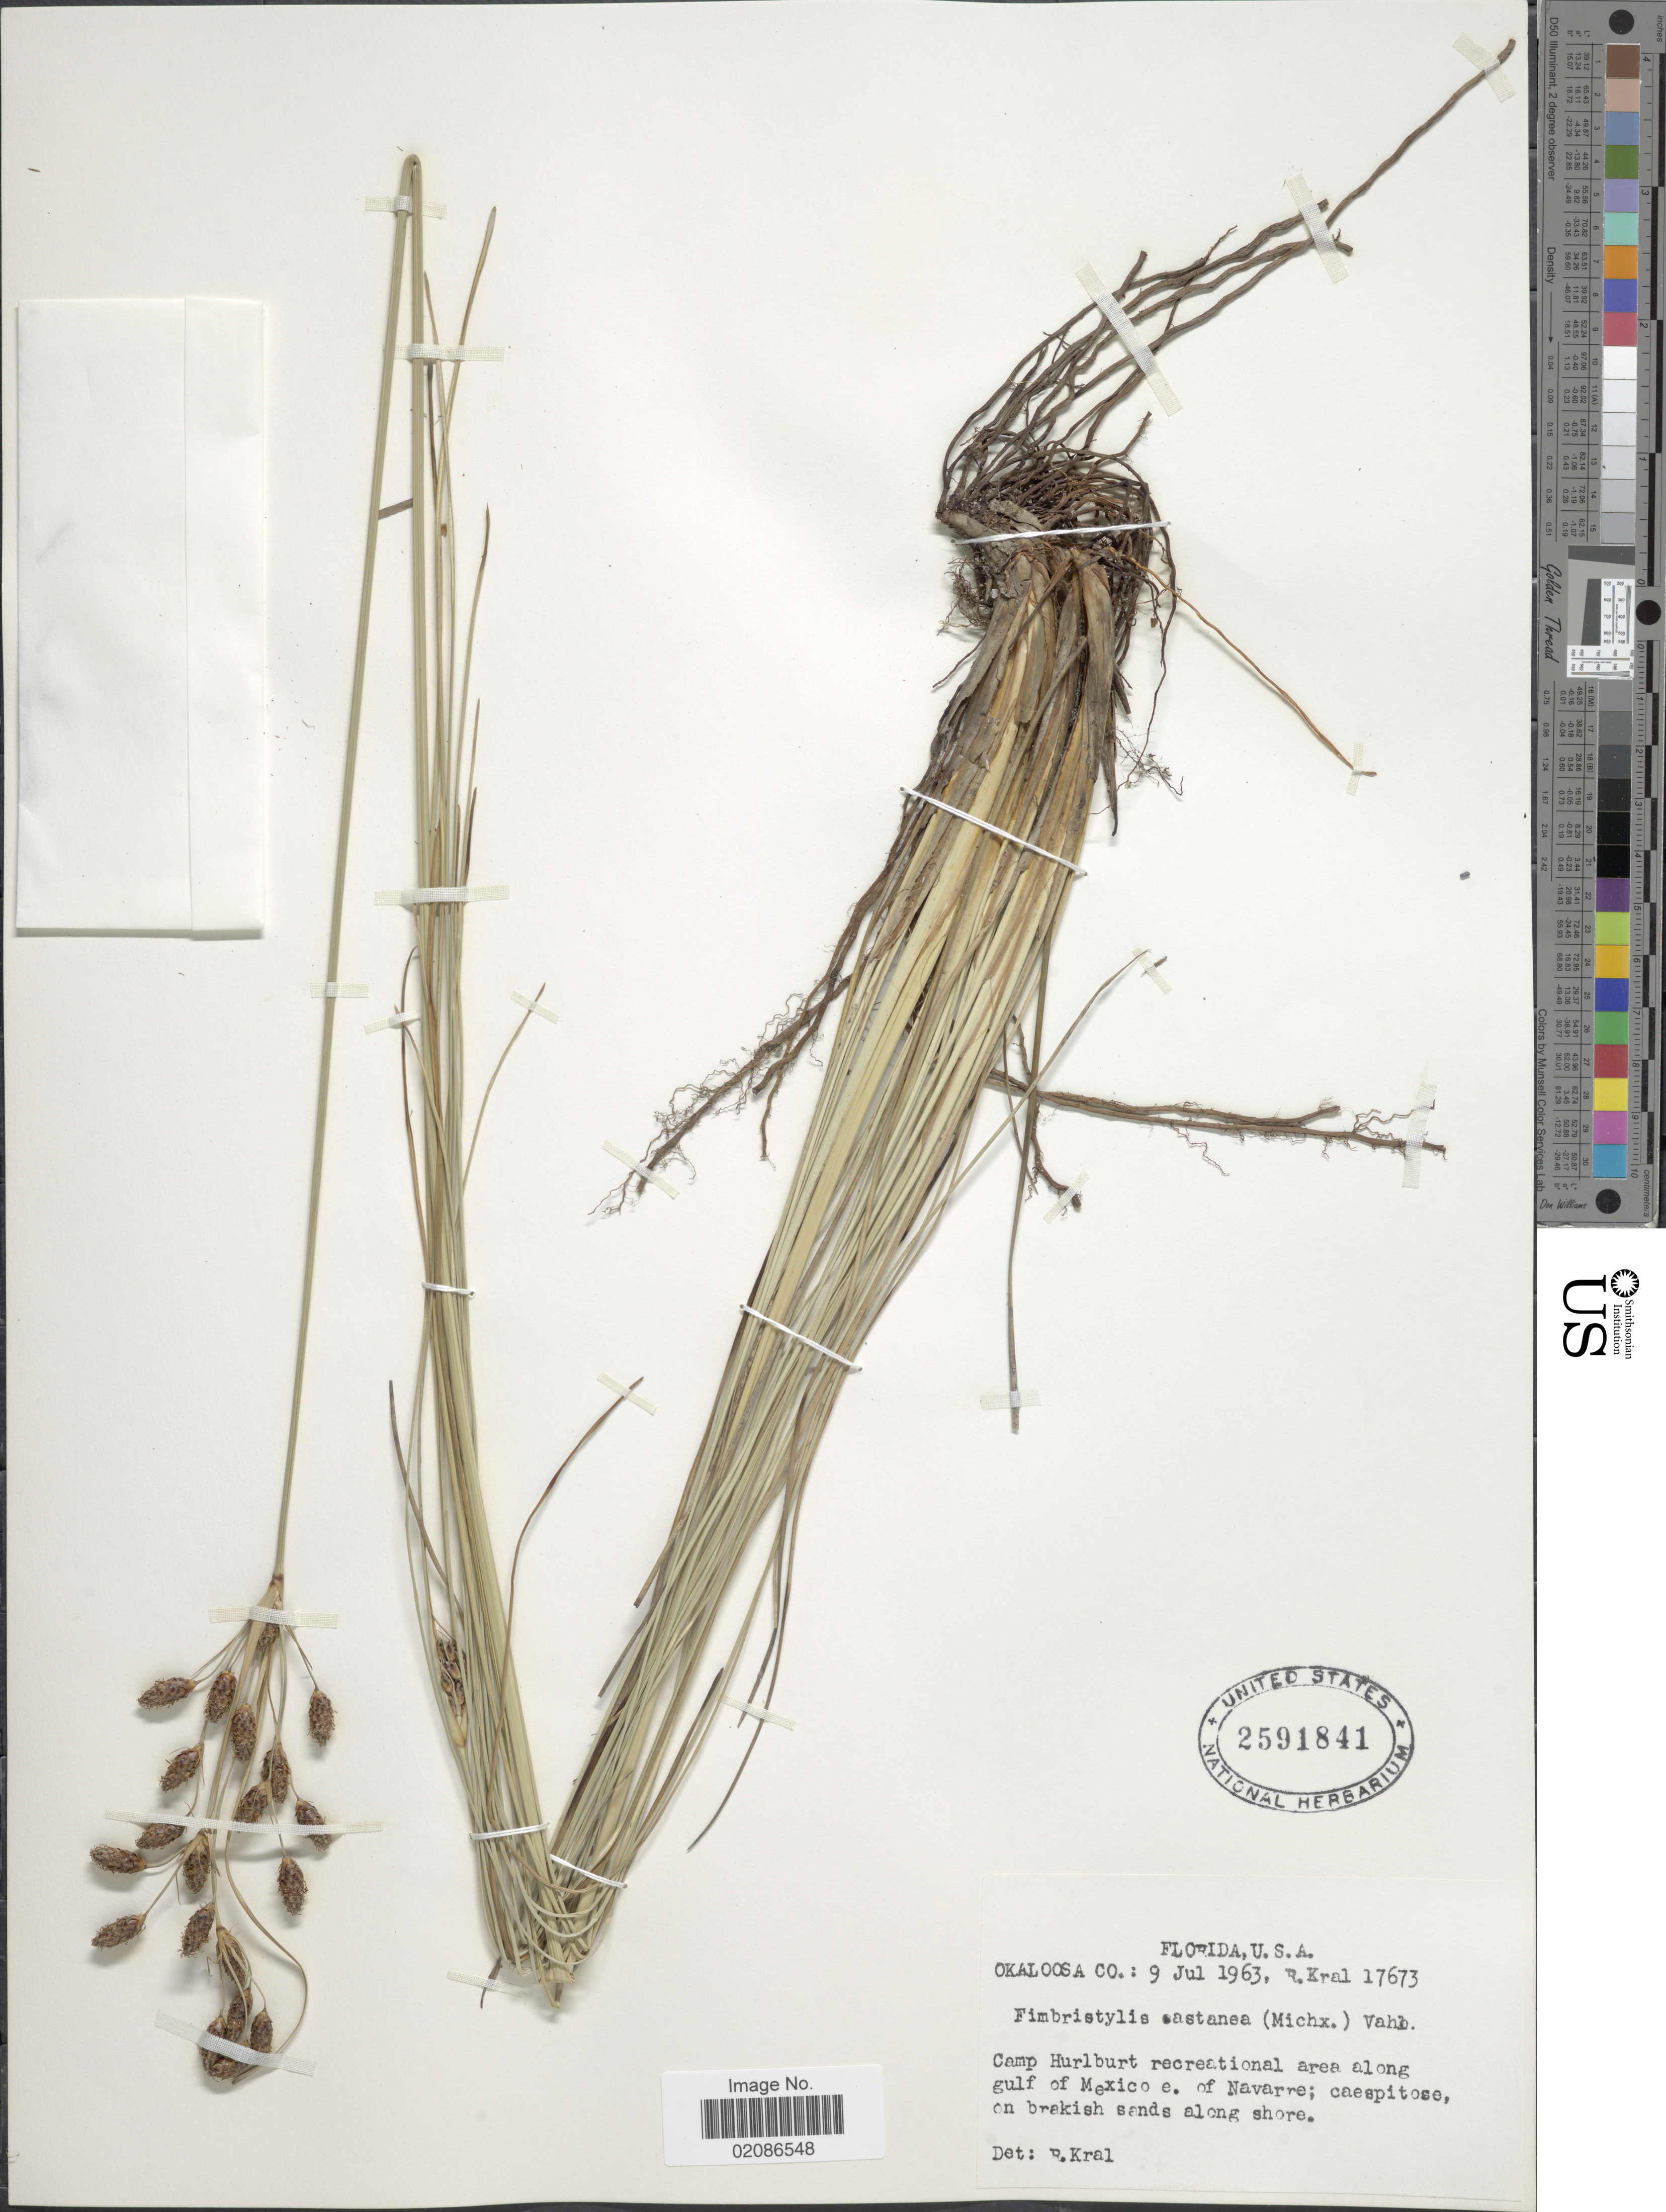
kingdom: Plantae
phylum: Tracheophyta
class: Liliopsida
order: Poales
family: Cyperaceae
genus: Fimbristylis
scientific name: Fimbristylis castanea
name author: (Michx.) Vahl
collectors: R. Kral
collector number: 17673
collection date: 1963-07-09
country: United States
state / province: Florida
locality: Okaloosa Co; Camp Hurlburt recreational area along gulf of Mexico e. of Navarre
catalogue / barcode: US 2591841